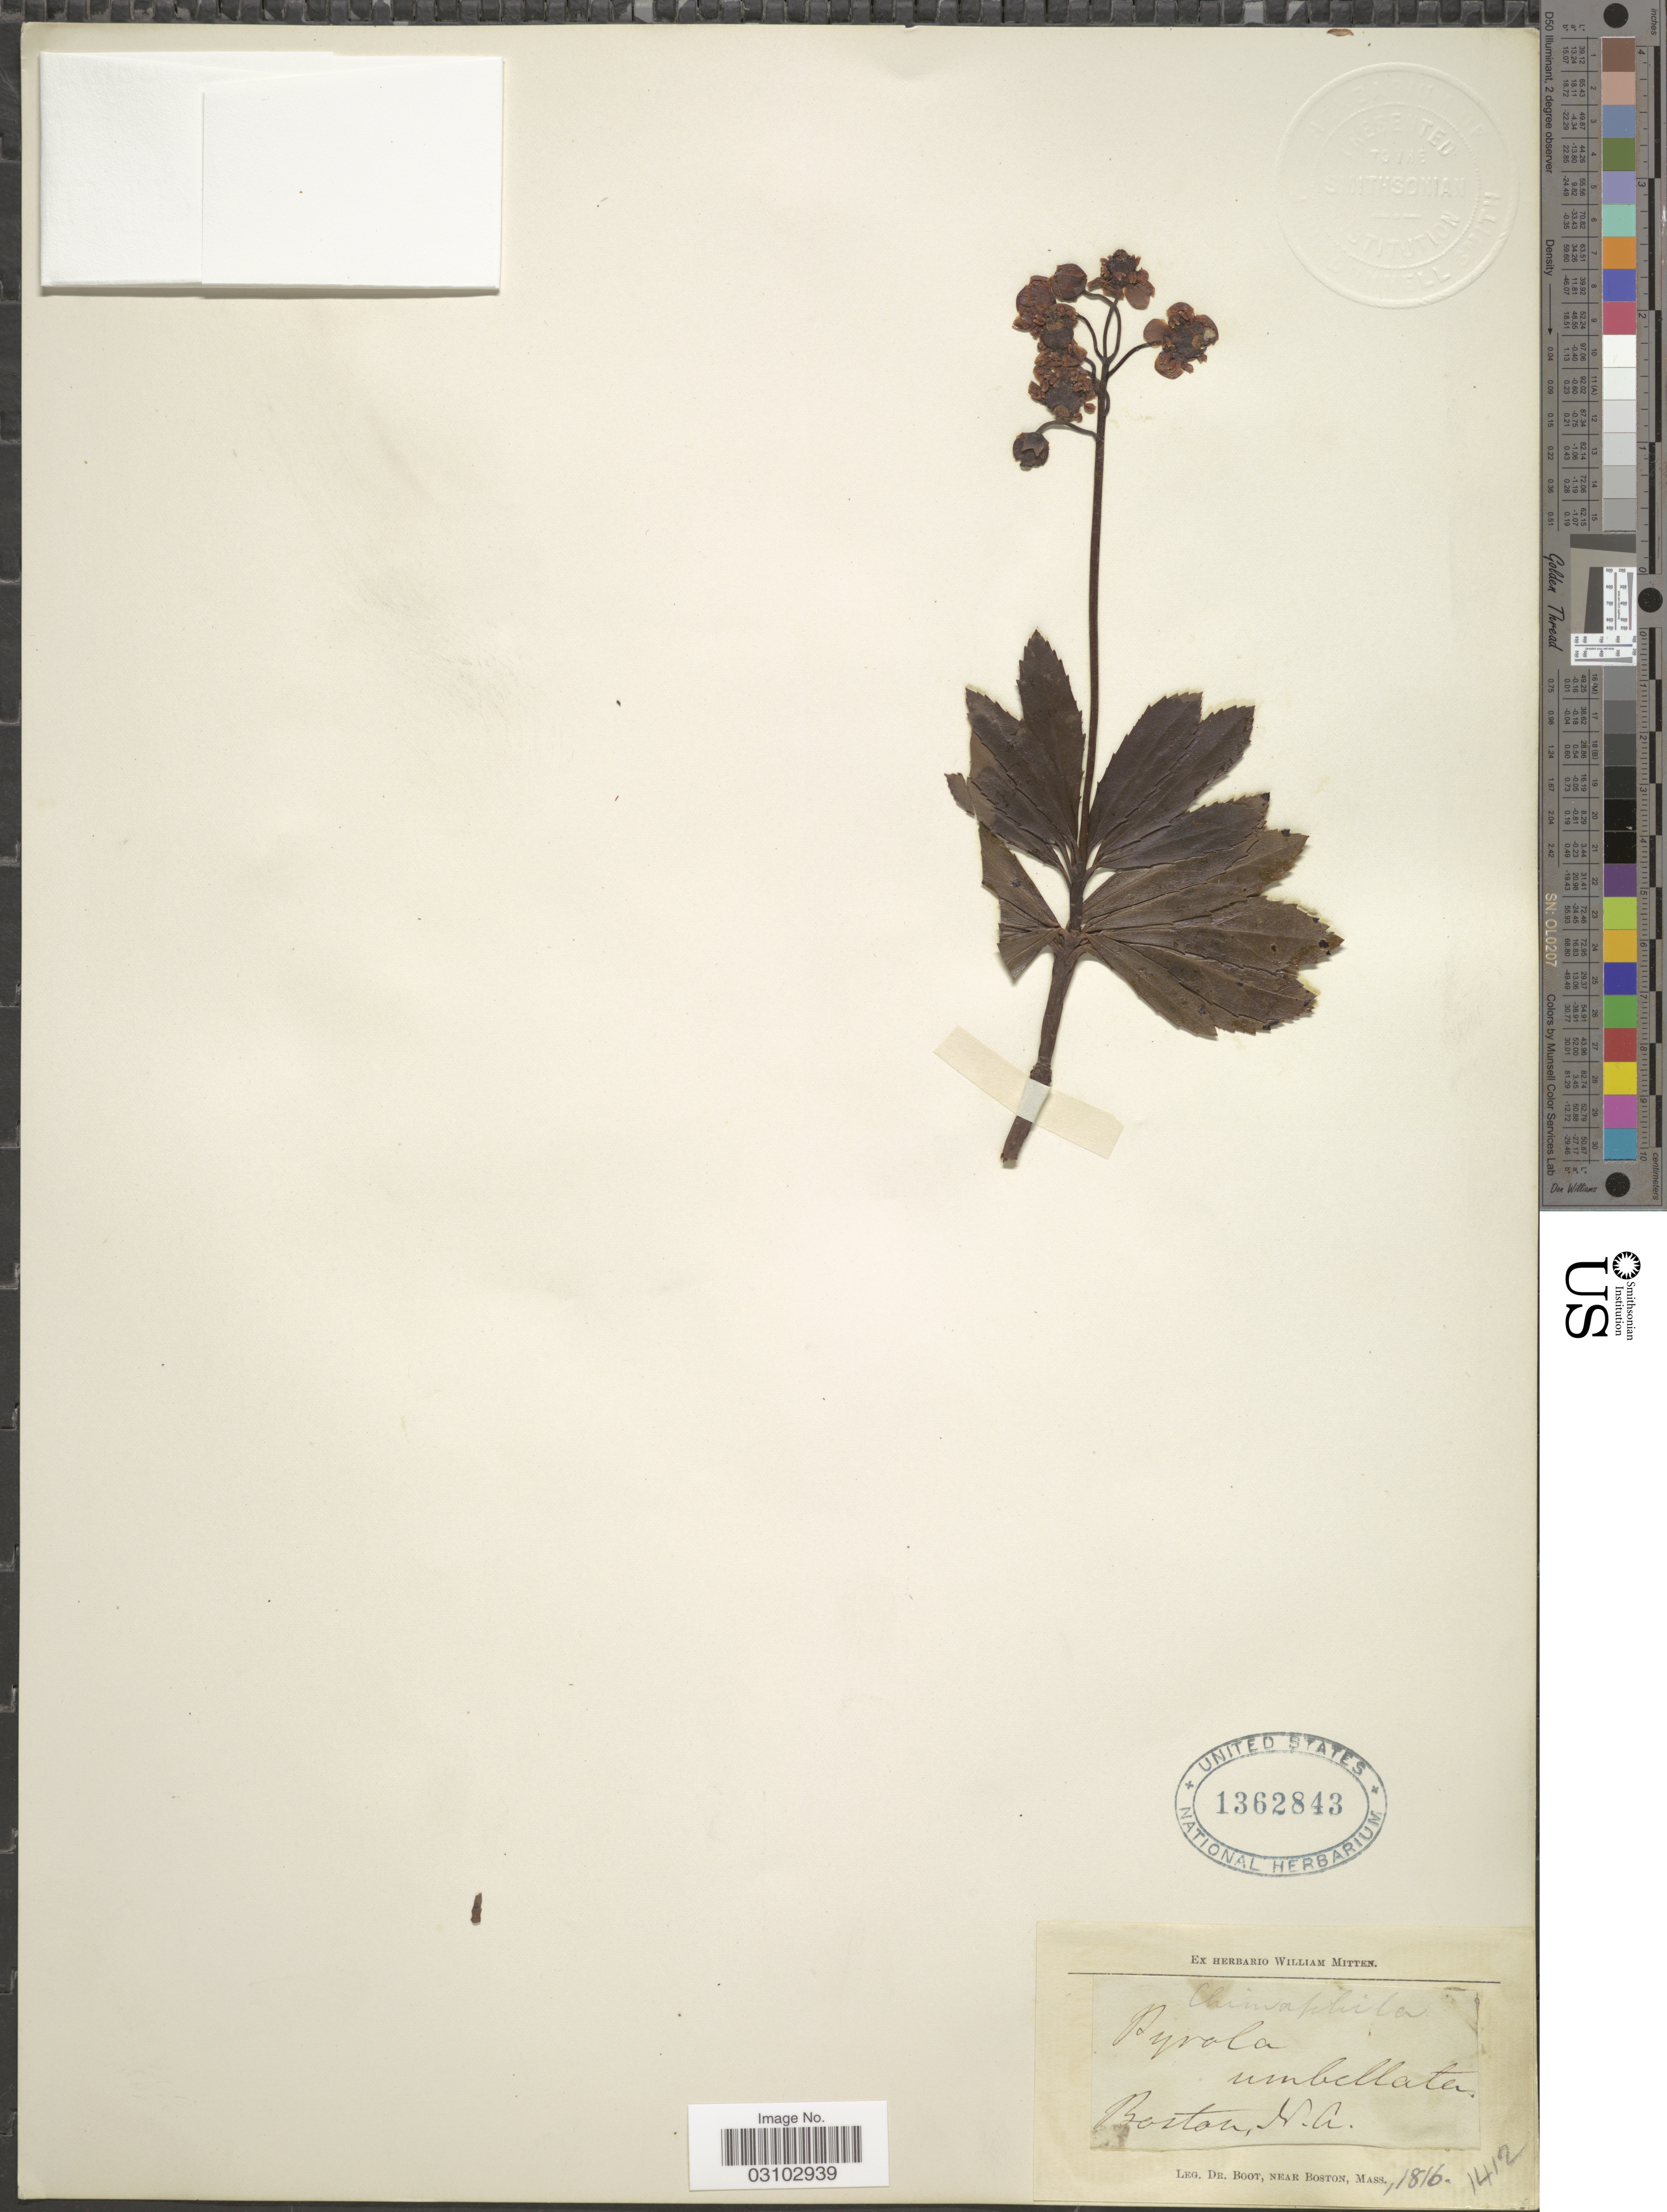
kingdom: Plantae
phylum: Tracheophyta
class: Magnoliopsida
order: Ericales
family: Ericaceae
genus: Chimaphila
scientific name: Chimaphila umbellata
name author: (L.) W.P.C. Barton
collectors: Boot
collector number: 1412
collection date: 1816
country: United States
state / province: North Carolina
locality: Boston.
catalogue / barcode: US 1362843